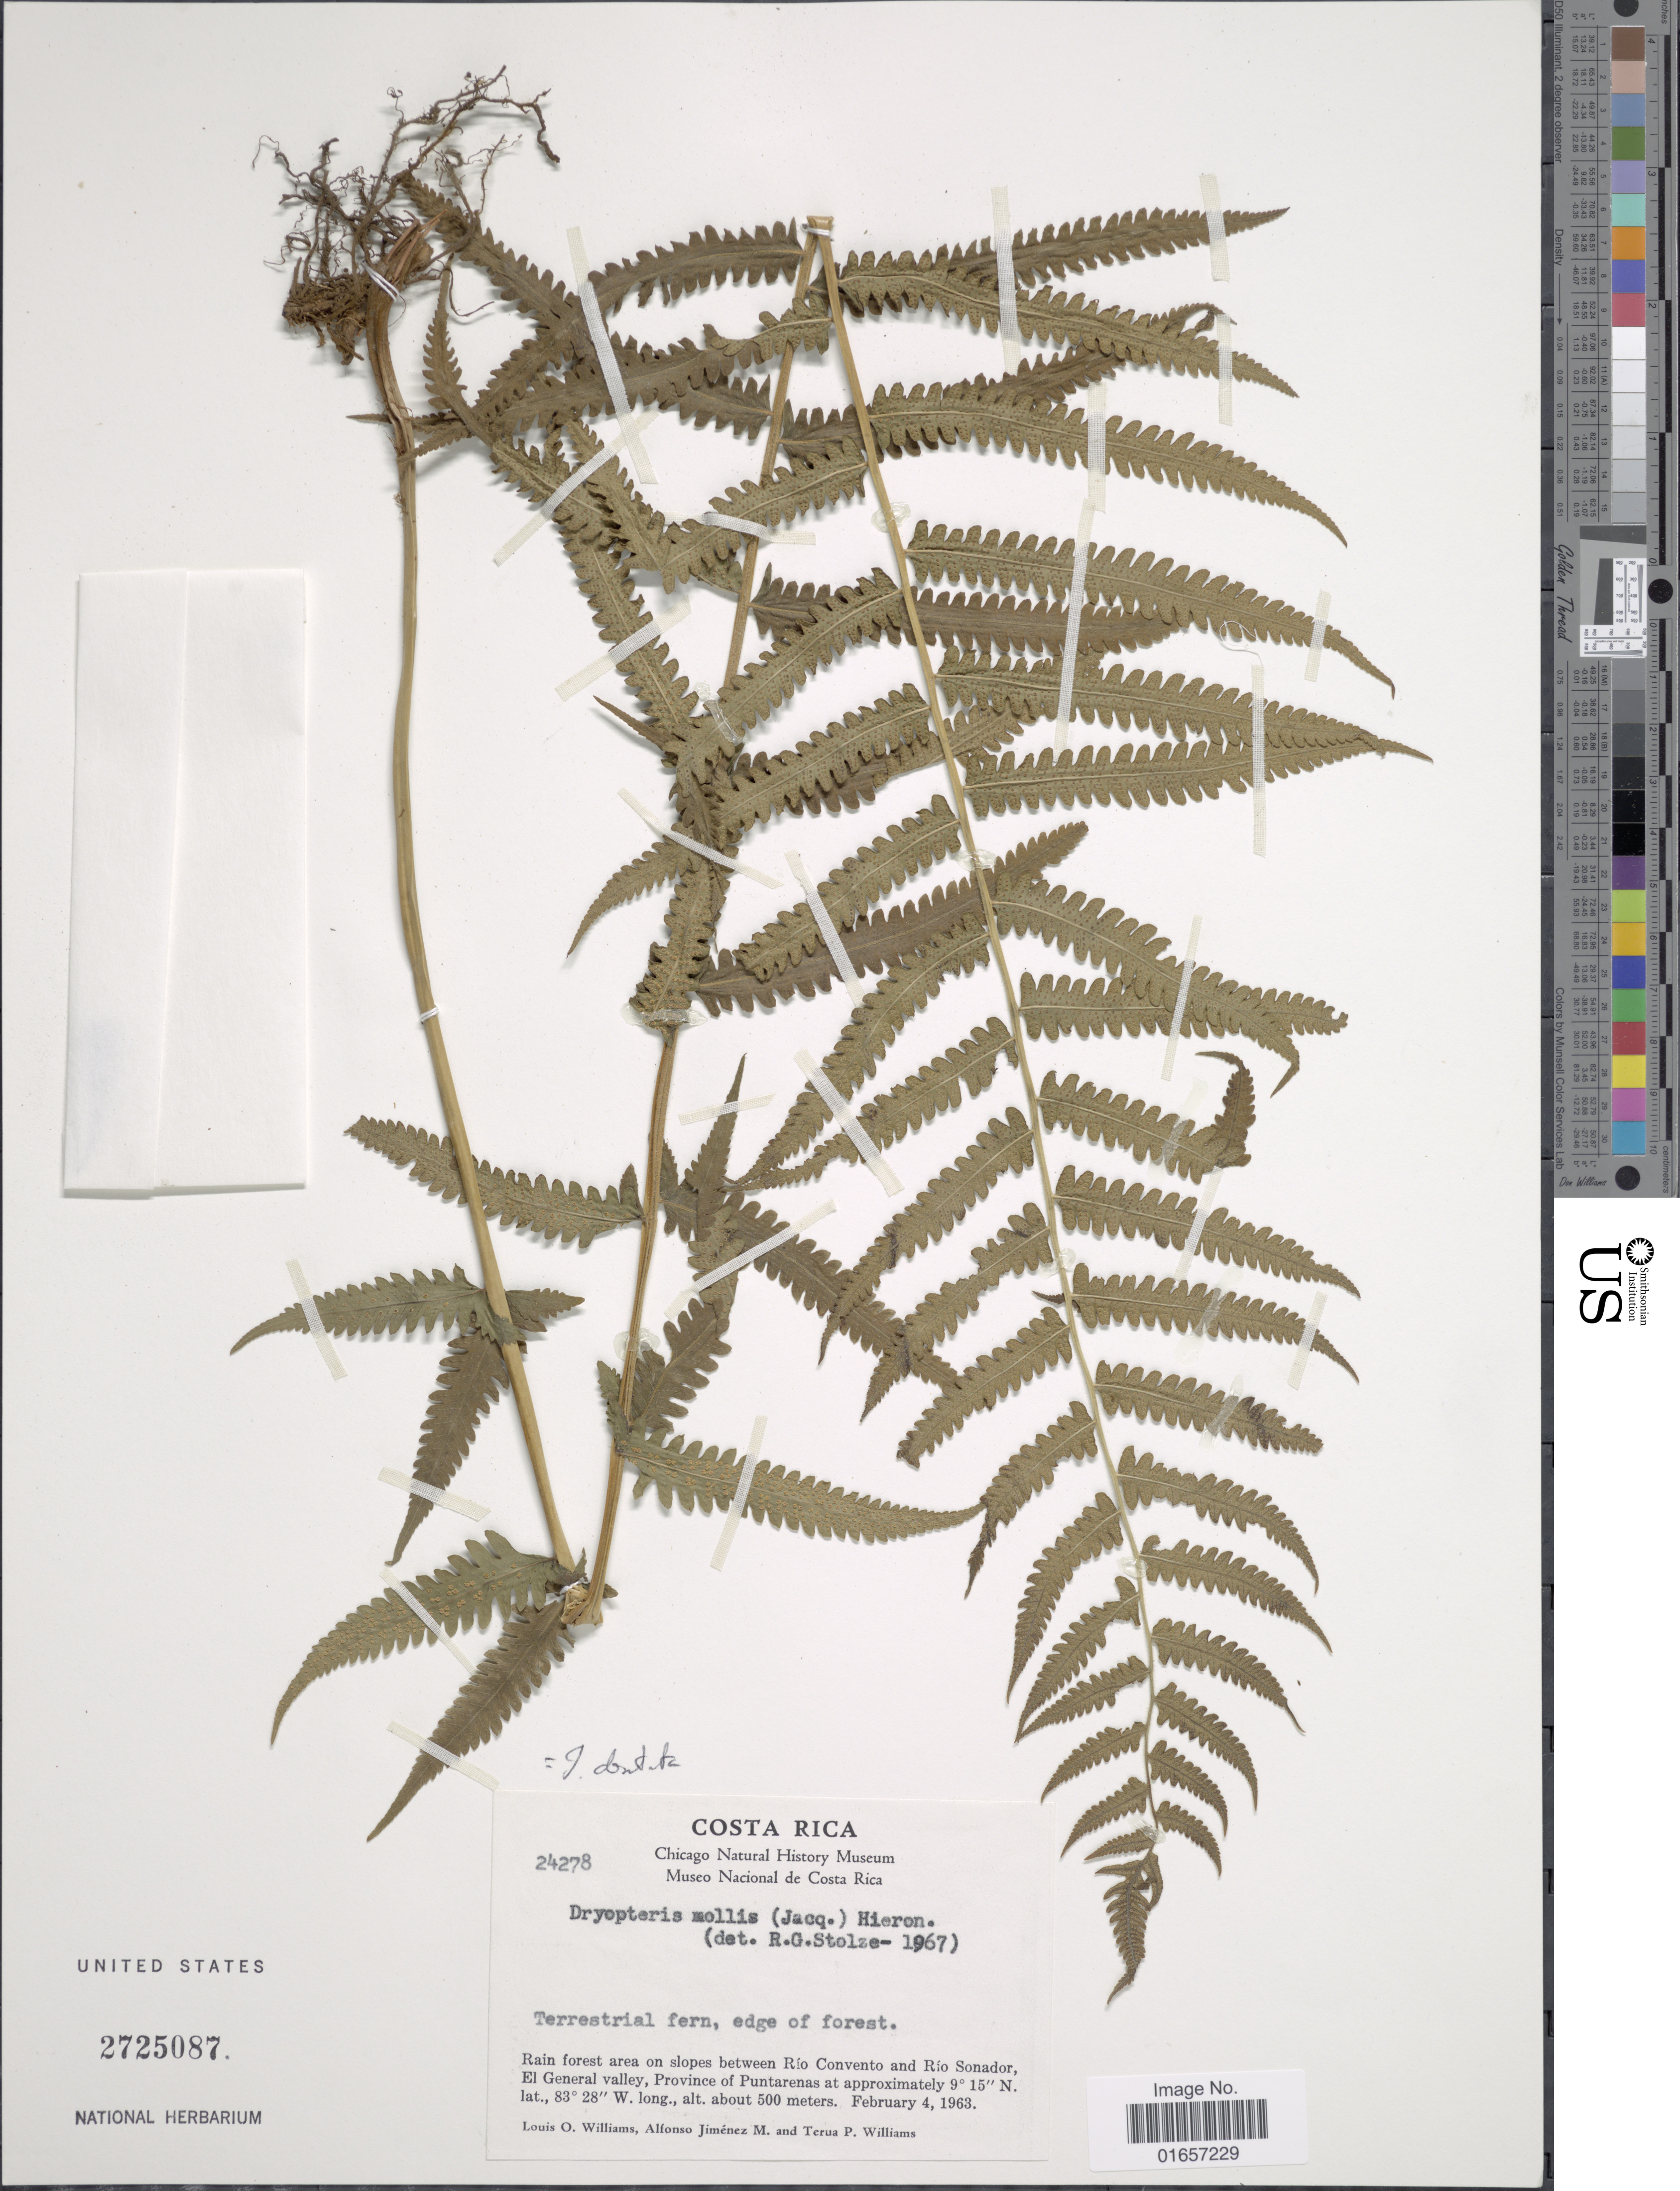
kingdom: Plantae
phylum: Tracheophyta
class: Polypodiopsida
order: Polypodiales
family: Thelypteridaceae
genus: Christella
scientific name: Christella dentata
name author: (Forssk.) Brownsey & Jermy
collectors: L. O. Williams, A. Jiménez & T. P. Williams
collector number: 24278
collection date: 1963-02-04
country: Costa Rica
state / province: Puntarenas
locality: Rain forest area on slopes between Río Convento and Río Sonador, El General valley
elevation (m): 500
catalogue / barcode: US 2725087